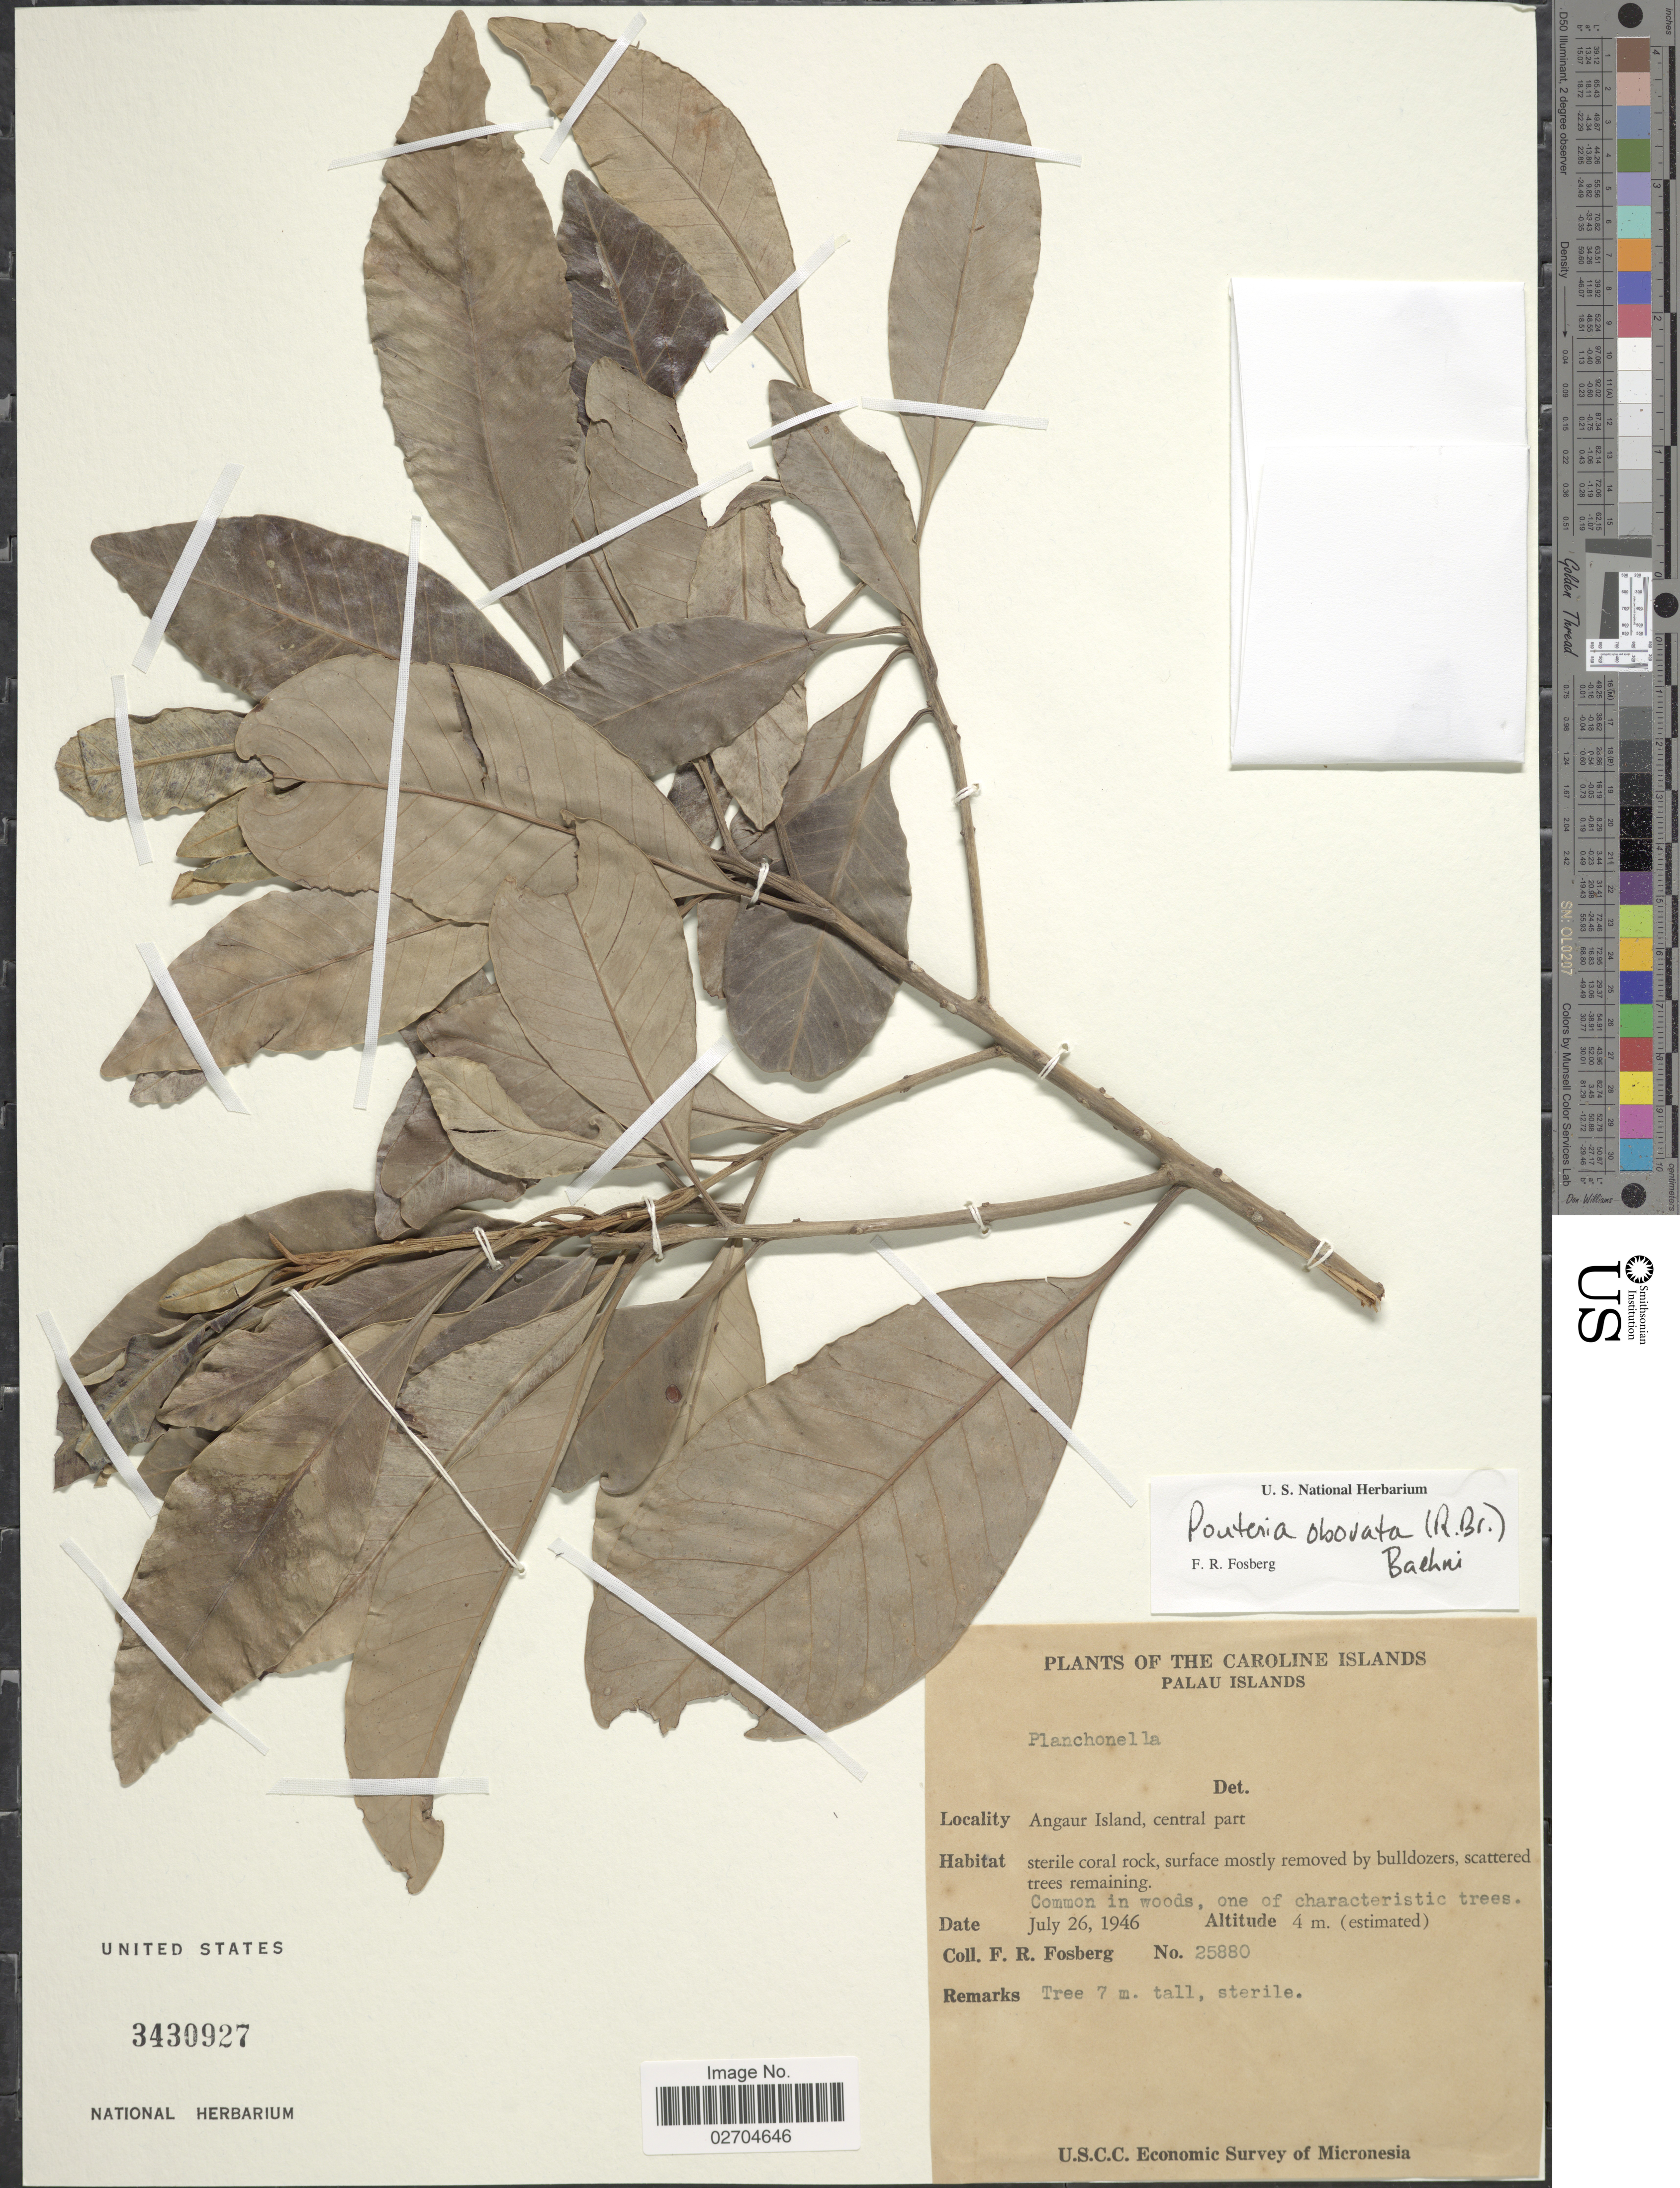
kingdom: Plantae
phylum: Tracheophyta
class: Magnoliopsida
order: Ericales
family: Sapotaceae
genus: Planchonella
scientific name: Planchonella obovata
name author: (R. Br.) Pierre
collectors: F. R. Fosberg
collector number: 25880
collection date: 1946-07-26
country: Palau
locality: Caroline Islands. Palau Islands. Angaur Island, central part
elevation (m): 4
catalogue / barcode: US 3430927